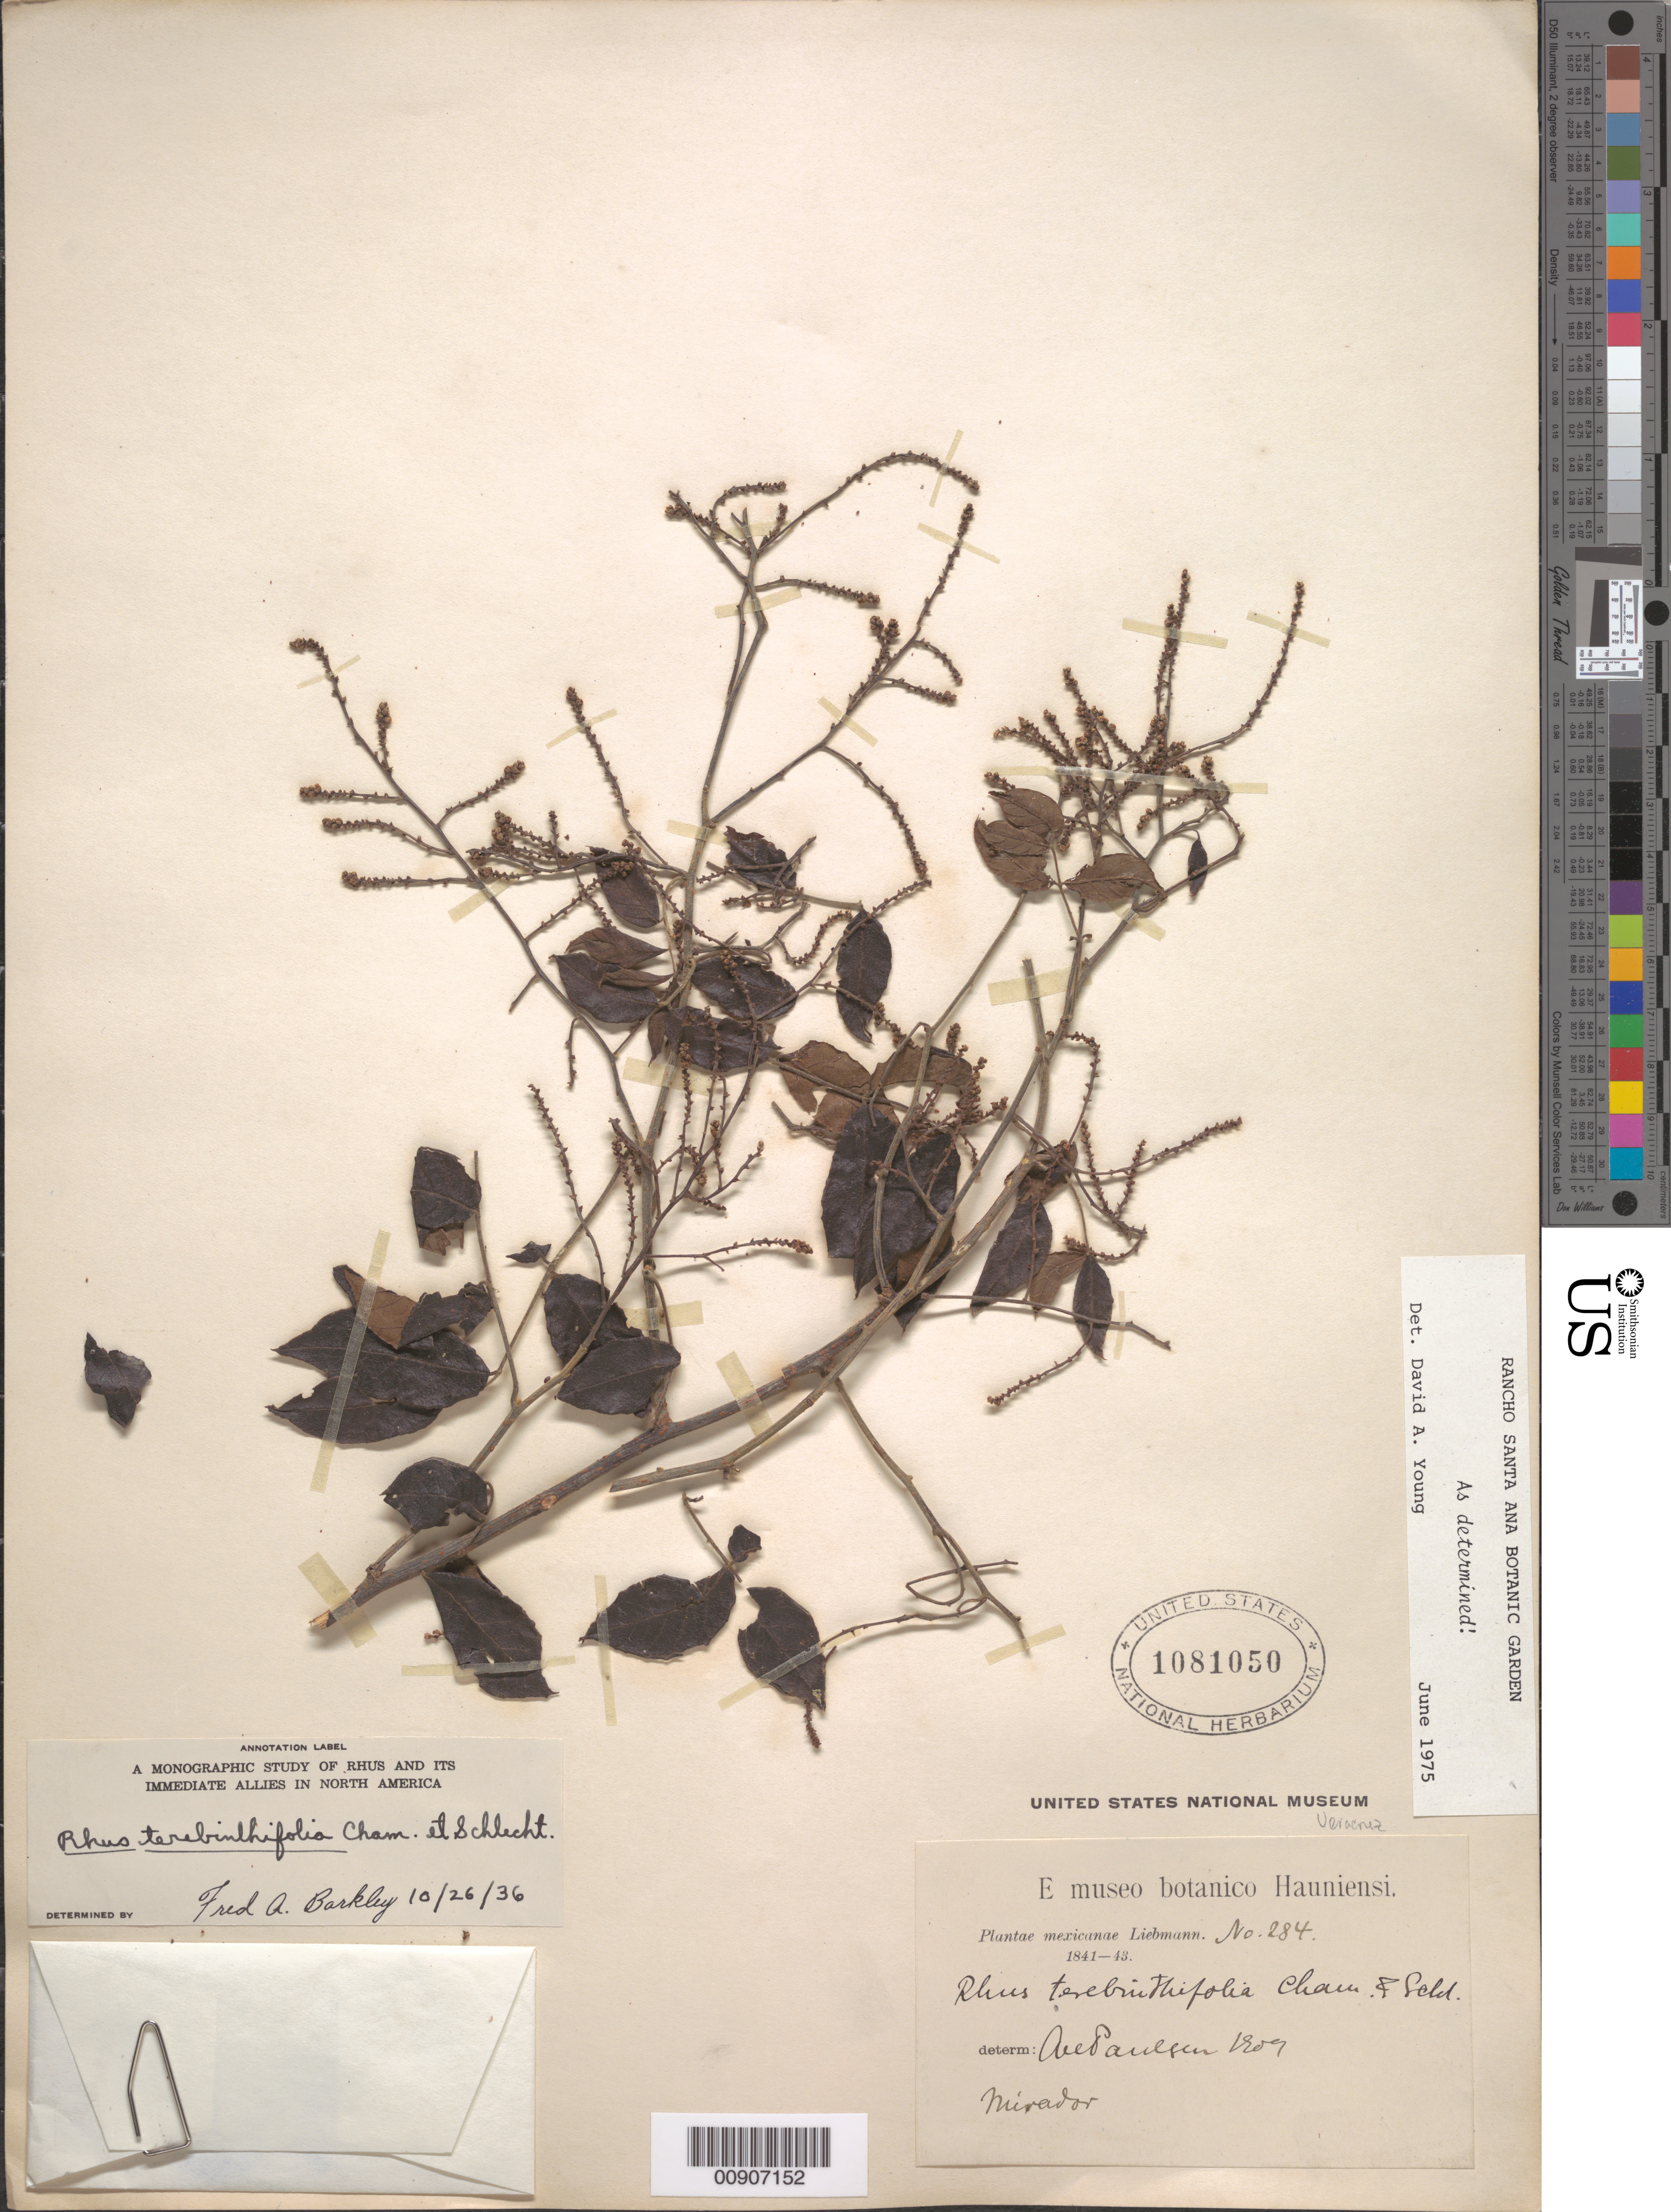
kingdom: Plantae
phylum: Tracheophyta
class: Magnoliopsida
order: Sapindales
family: Anacardiaceae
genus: Rhus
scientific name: Rhus terebinthifolia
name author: Schltdl. & Cham.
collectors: F. M. Liebmann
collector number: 284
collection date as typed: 1841 to -- --- 1843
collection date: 1841/1843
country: Mexico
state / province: Veracruz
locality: Mirador.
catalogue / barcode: US 1081050